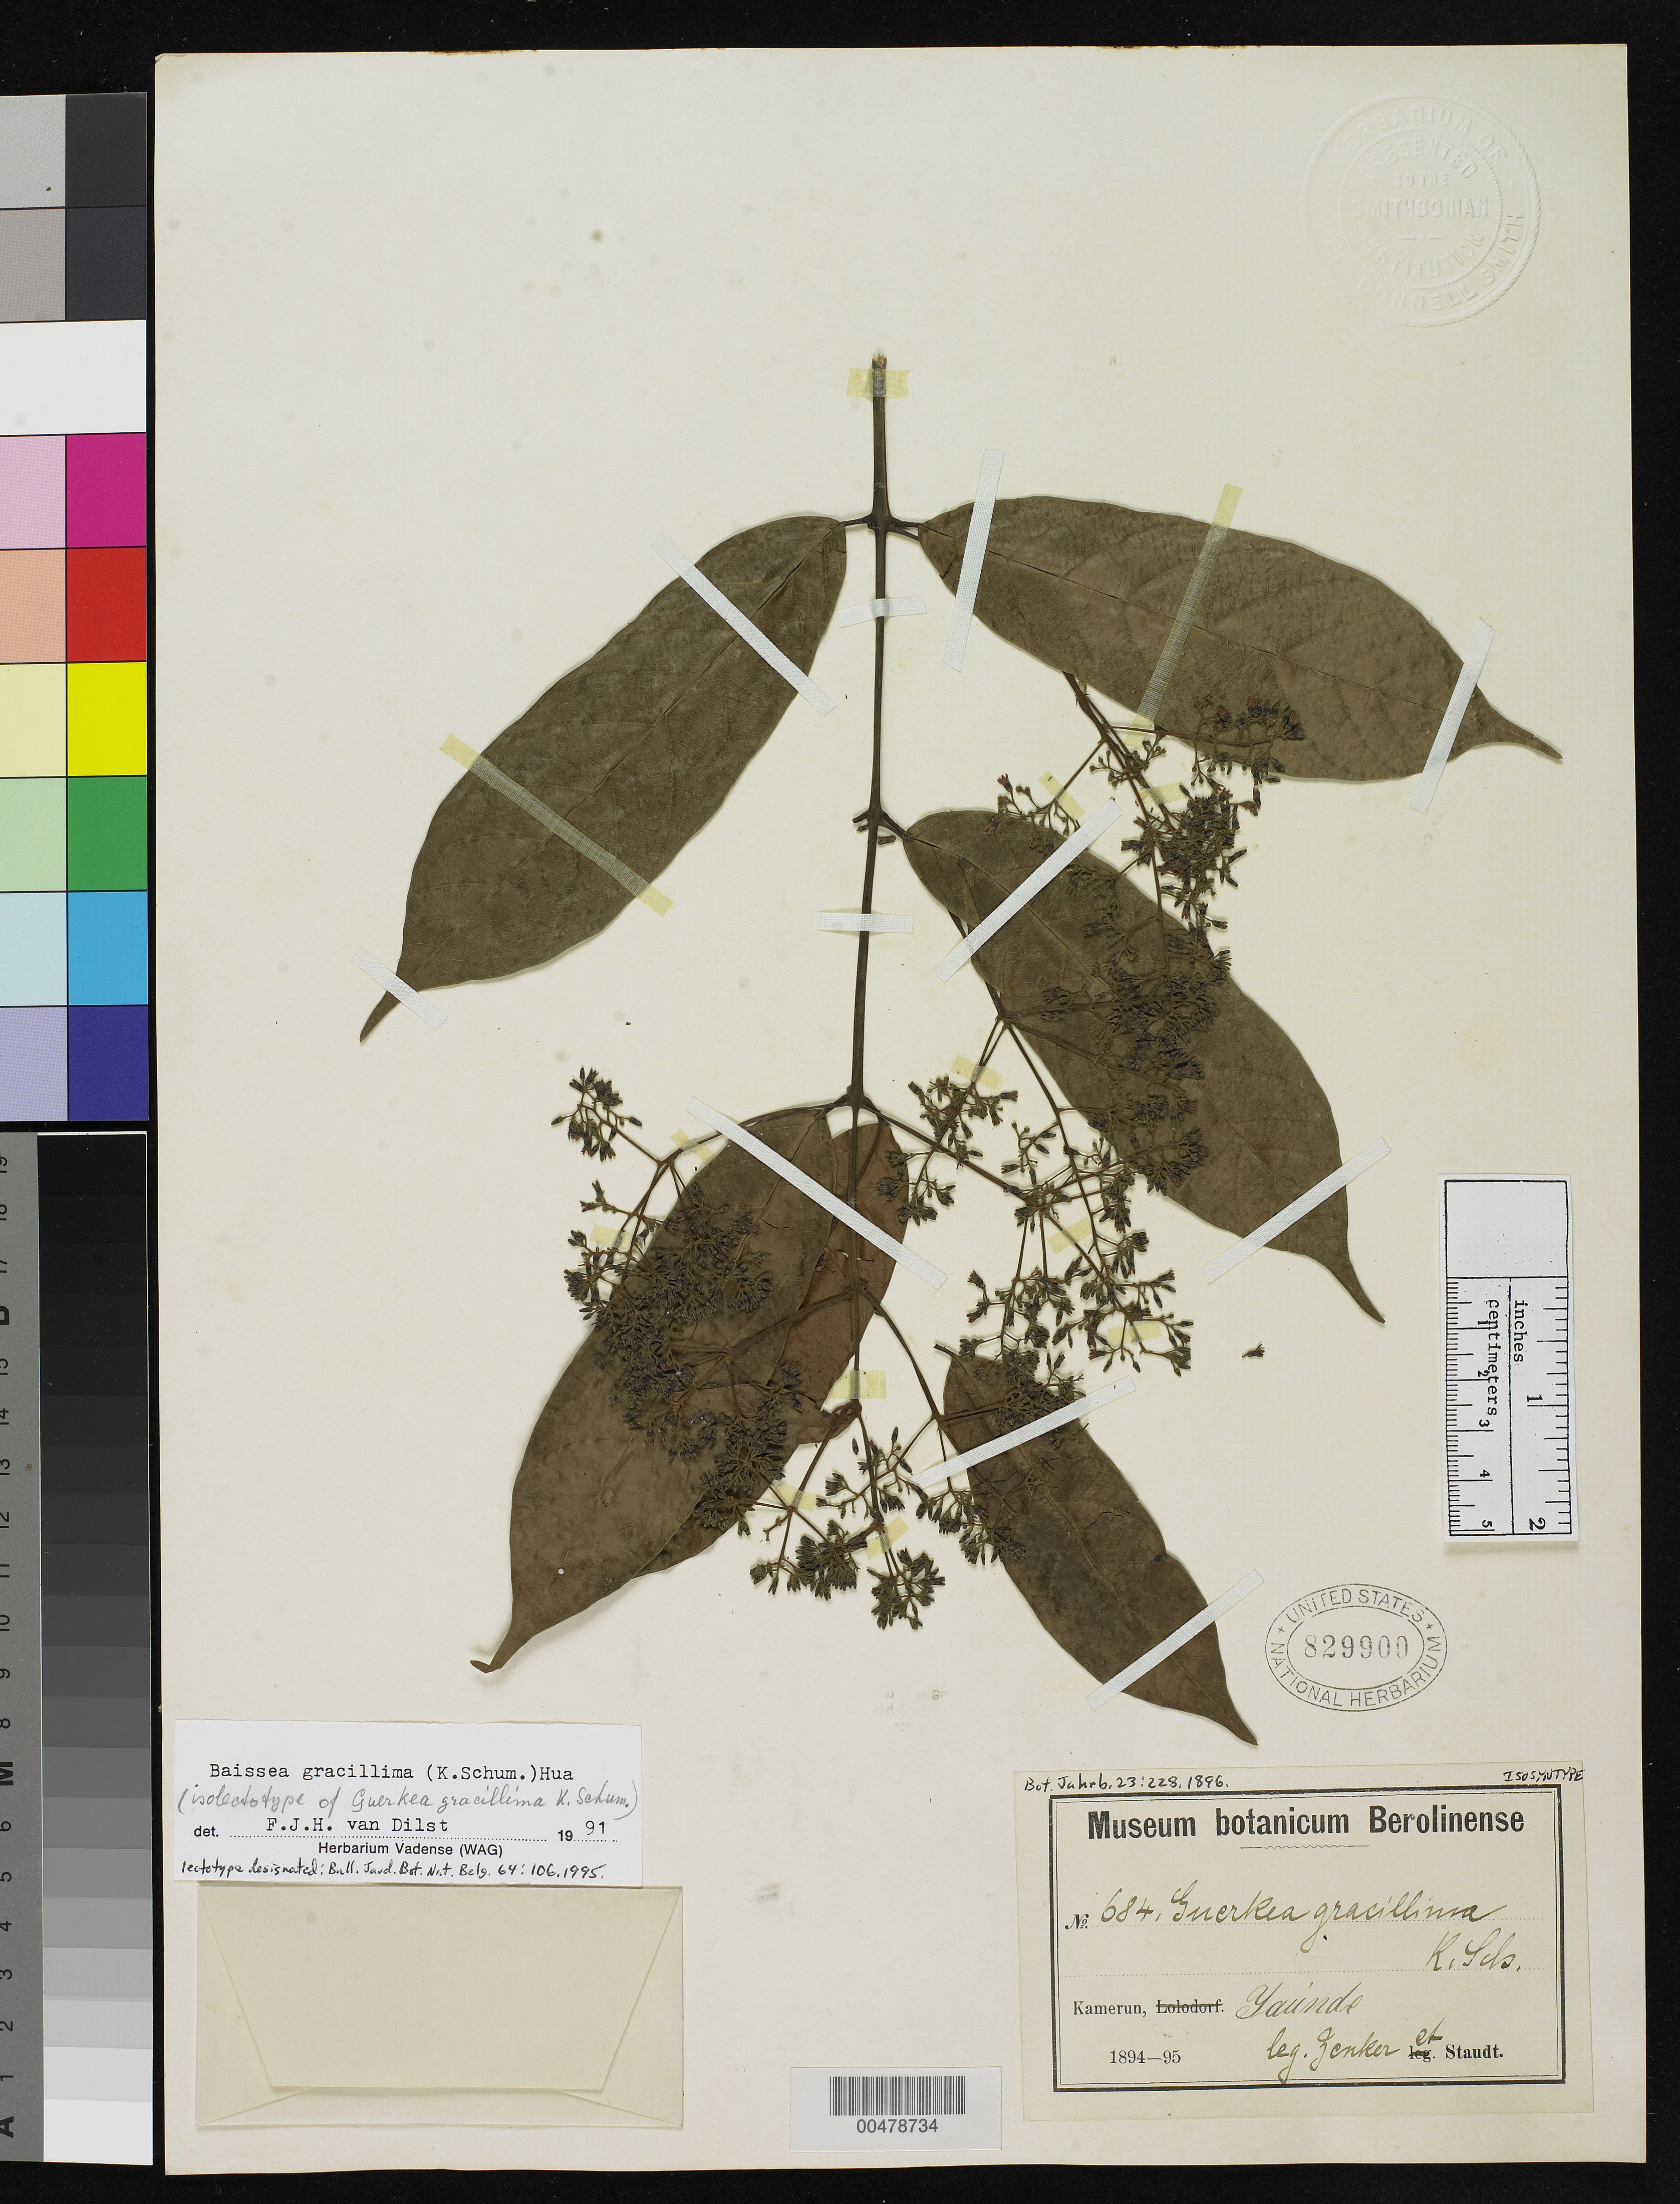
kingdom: Plantae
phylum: Tracheophyta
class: Magnoliopsida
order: Gentianales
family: Apocynaceae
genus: Guerkea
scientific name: Guerkea gracillima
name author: K. Schum.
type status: Isosyntype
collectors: G. A. Zenker & A. Staudt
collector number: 684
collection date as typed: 1894 to -- --- 1895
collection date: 1894/1895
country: Cameroon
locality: Yaunde.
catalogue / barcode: US 829900